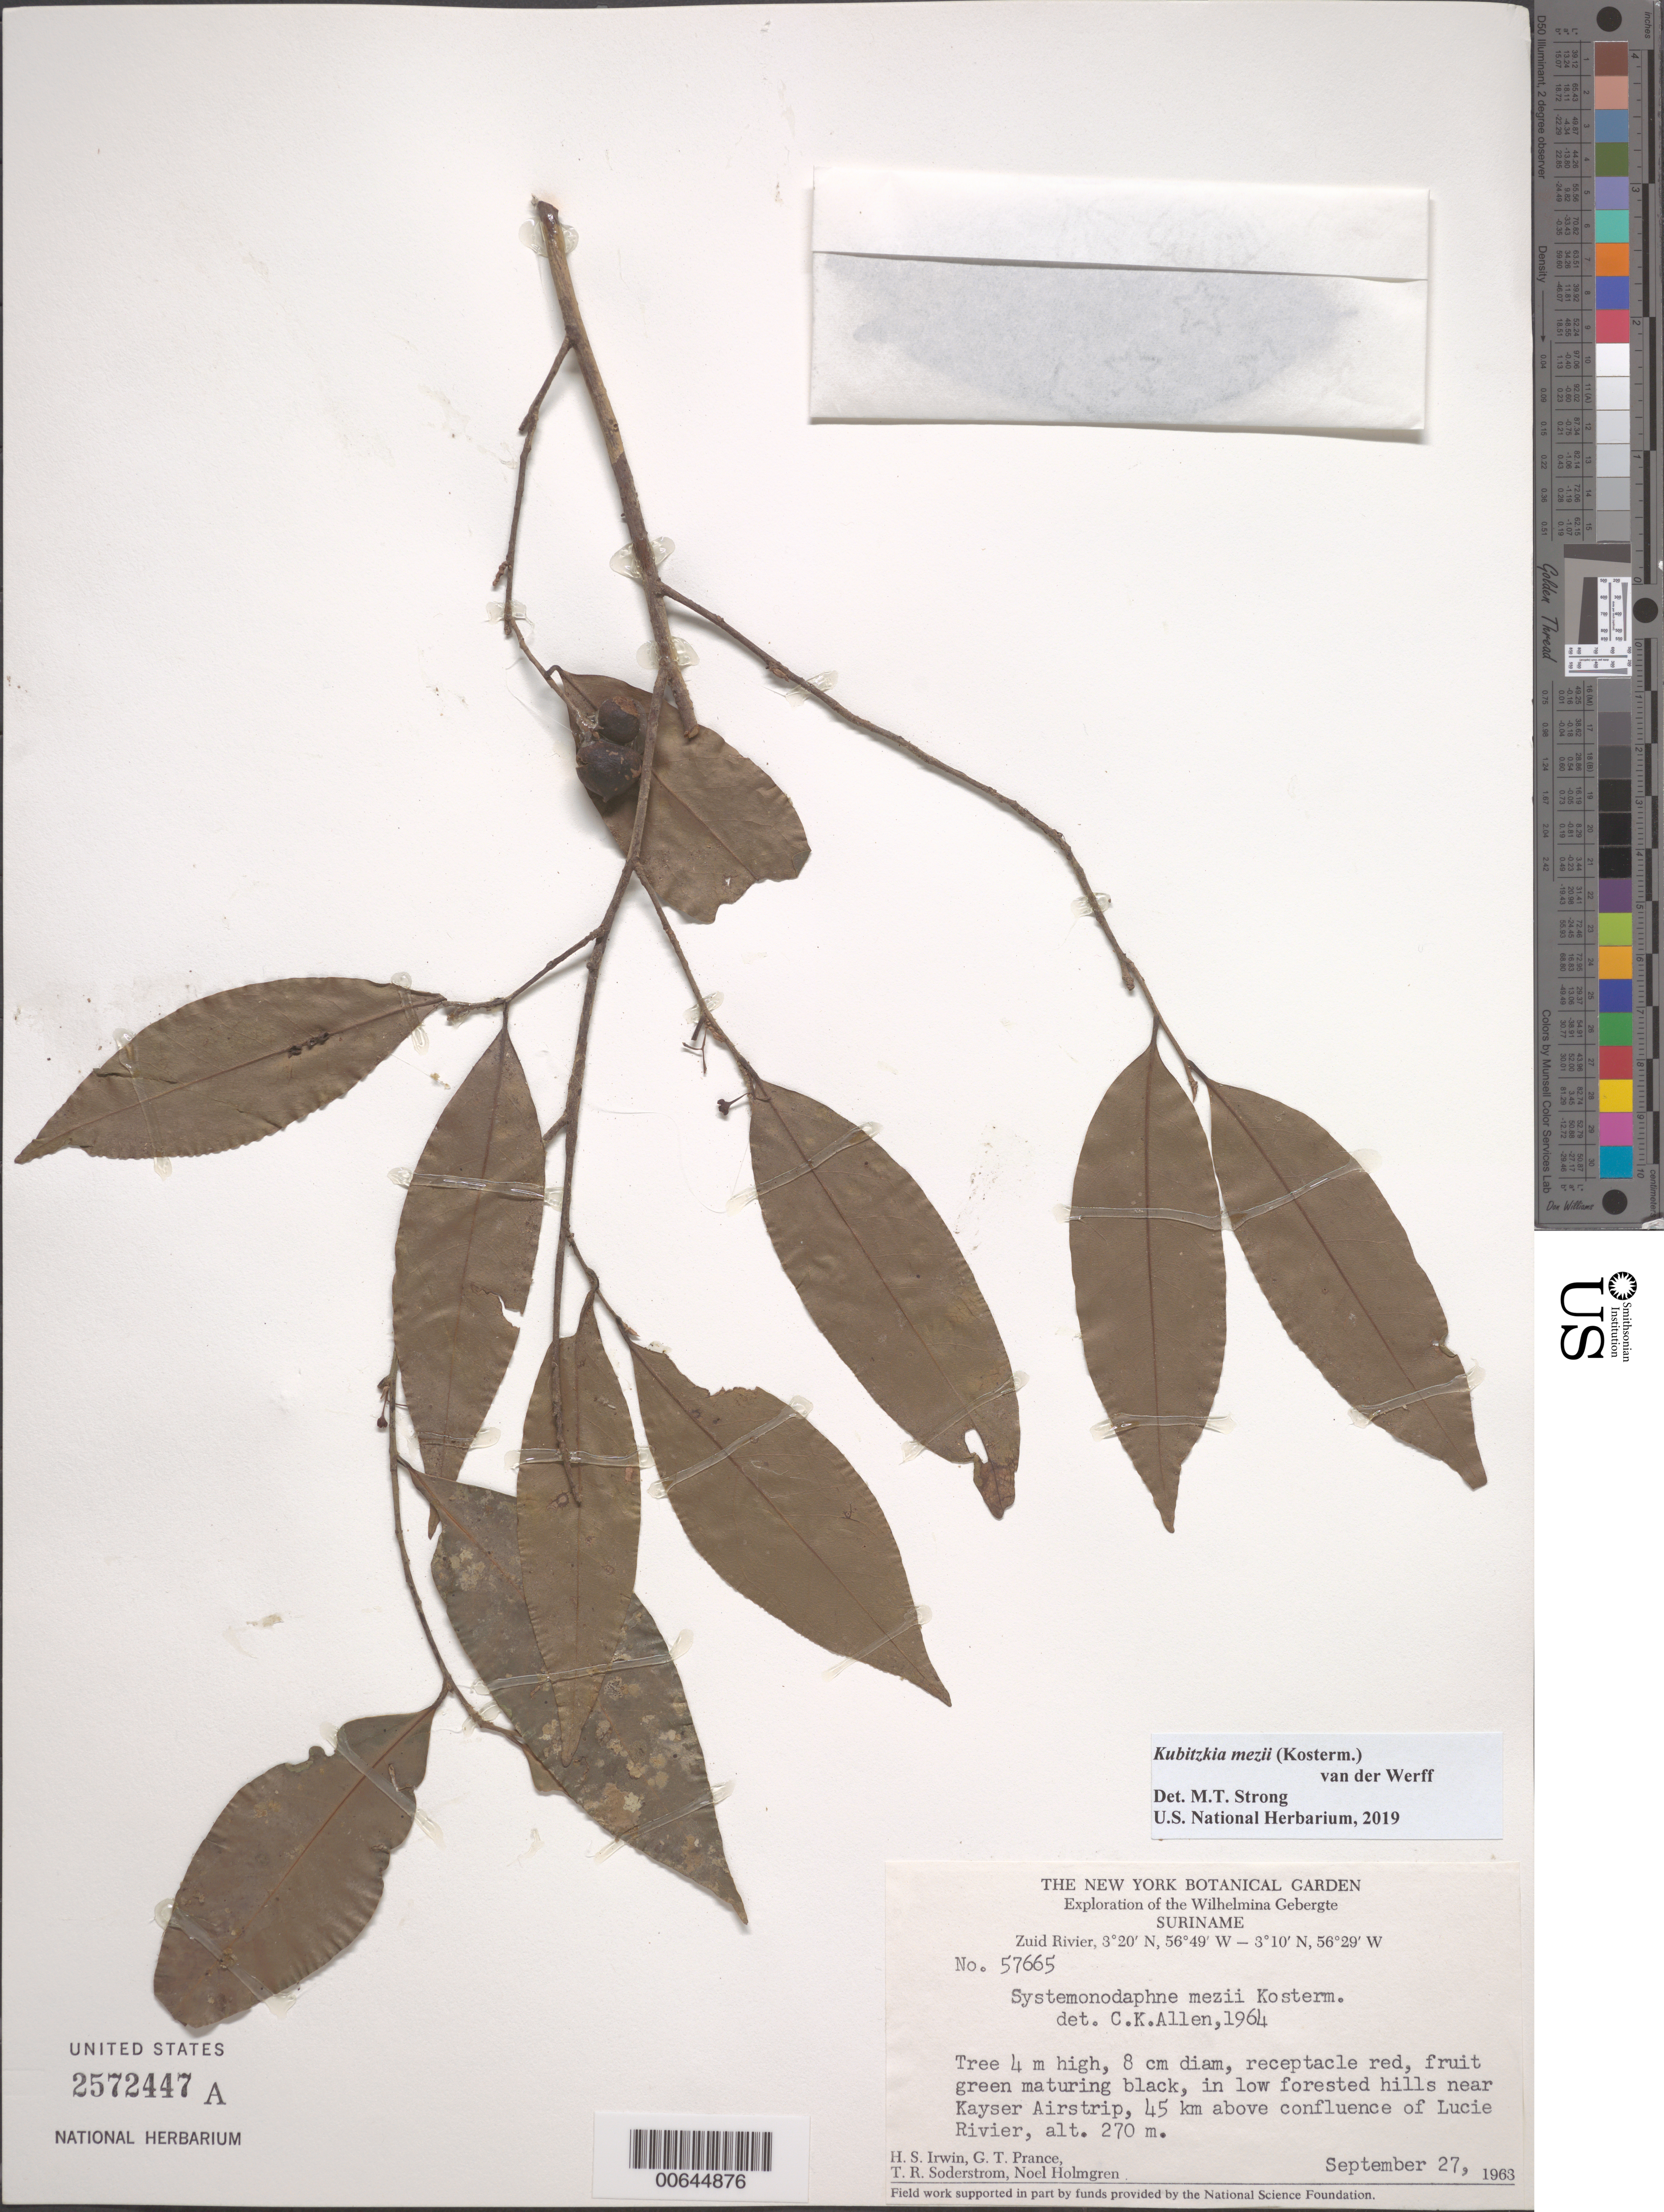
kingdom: Plantae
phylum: Tracheophyta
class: Magnoliopsida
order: Laurales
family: Lauraceae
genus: Kubitzkia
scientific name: Kubitzkia mezii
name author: (Kosterm.) van der Werff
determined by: Strong, Mark T., (BOT), Smithsonian Institution - National Museum of Natural History (UNITED STATES)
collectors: H. Irwin, G. T. Prance, T. R. Soderstrom & N. H. Holmgren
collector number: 57665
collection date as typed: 27-Sep-63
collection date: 1963-09-27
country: Suriname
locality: Kayser Airstrip, Zuid R., 45 km above confl. with Lucie R., Wilhelmina Gebergte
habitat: In low forested hills near Kayser Airstrip.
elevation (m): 270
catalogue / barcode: US 2572447